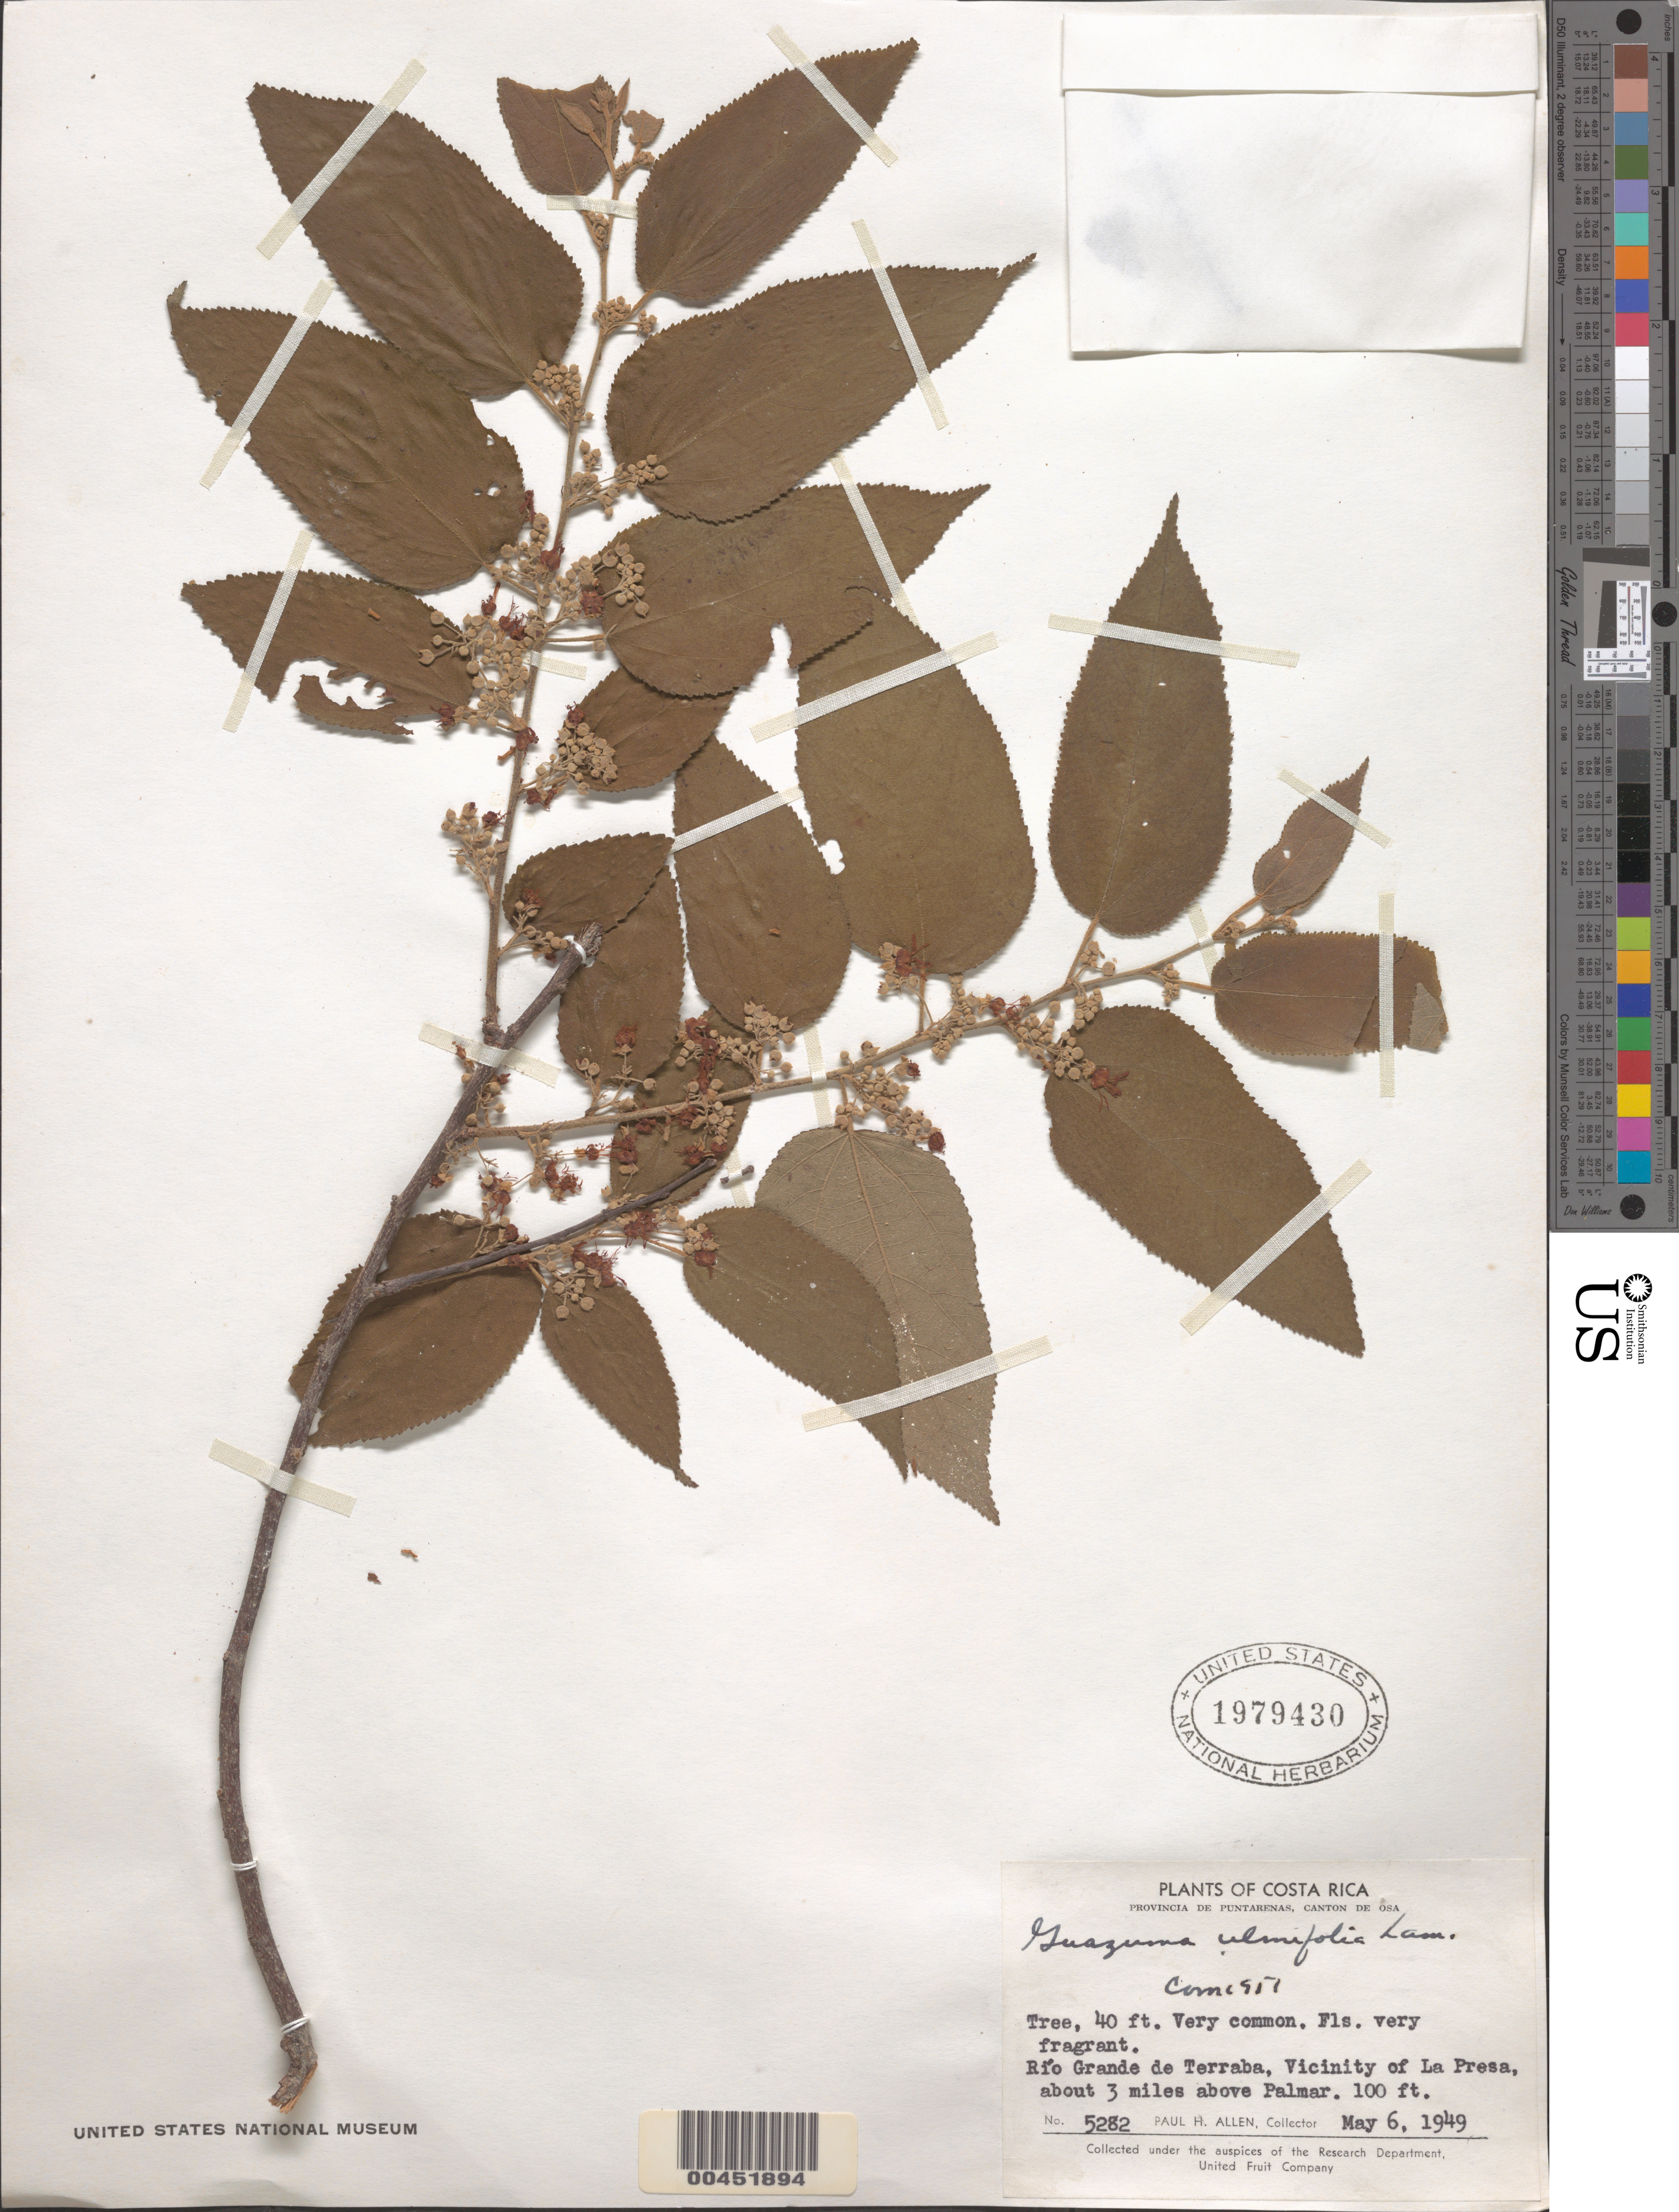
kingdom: Plantae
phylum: Tracheophyta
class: Magnoliopsida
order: Malvales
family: Malvaceae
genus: Guazuma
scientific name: Guazuma ulmifolia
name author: Lam.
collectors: P. H. Allen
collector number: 5282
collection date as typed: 06 May 1949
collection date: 1949-05-06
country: Costa Rica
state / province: Puntarenas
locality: Río Grande de Terraba, Vicinity of La Presa, about 3 mi above Palmar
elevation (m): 30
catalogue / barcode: US 1979430